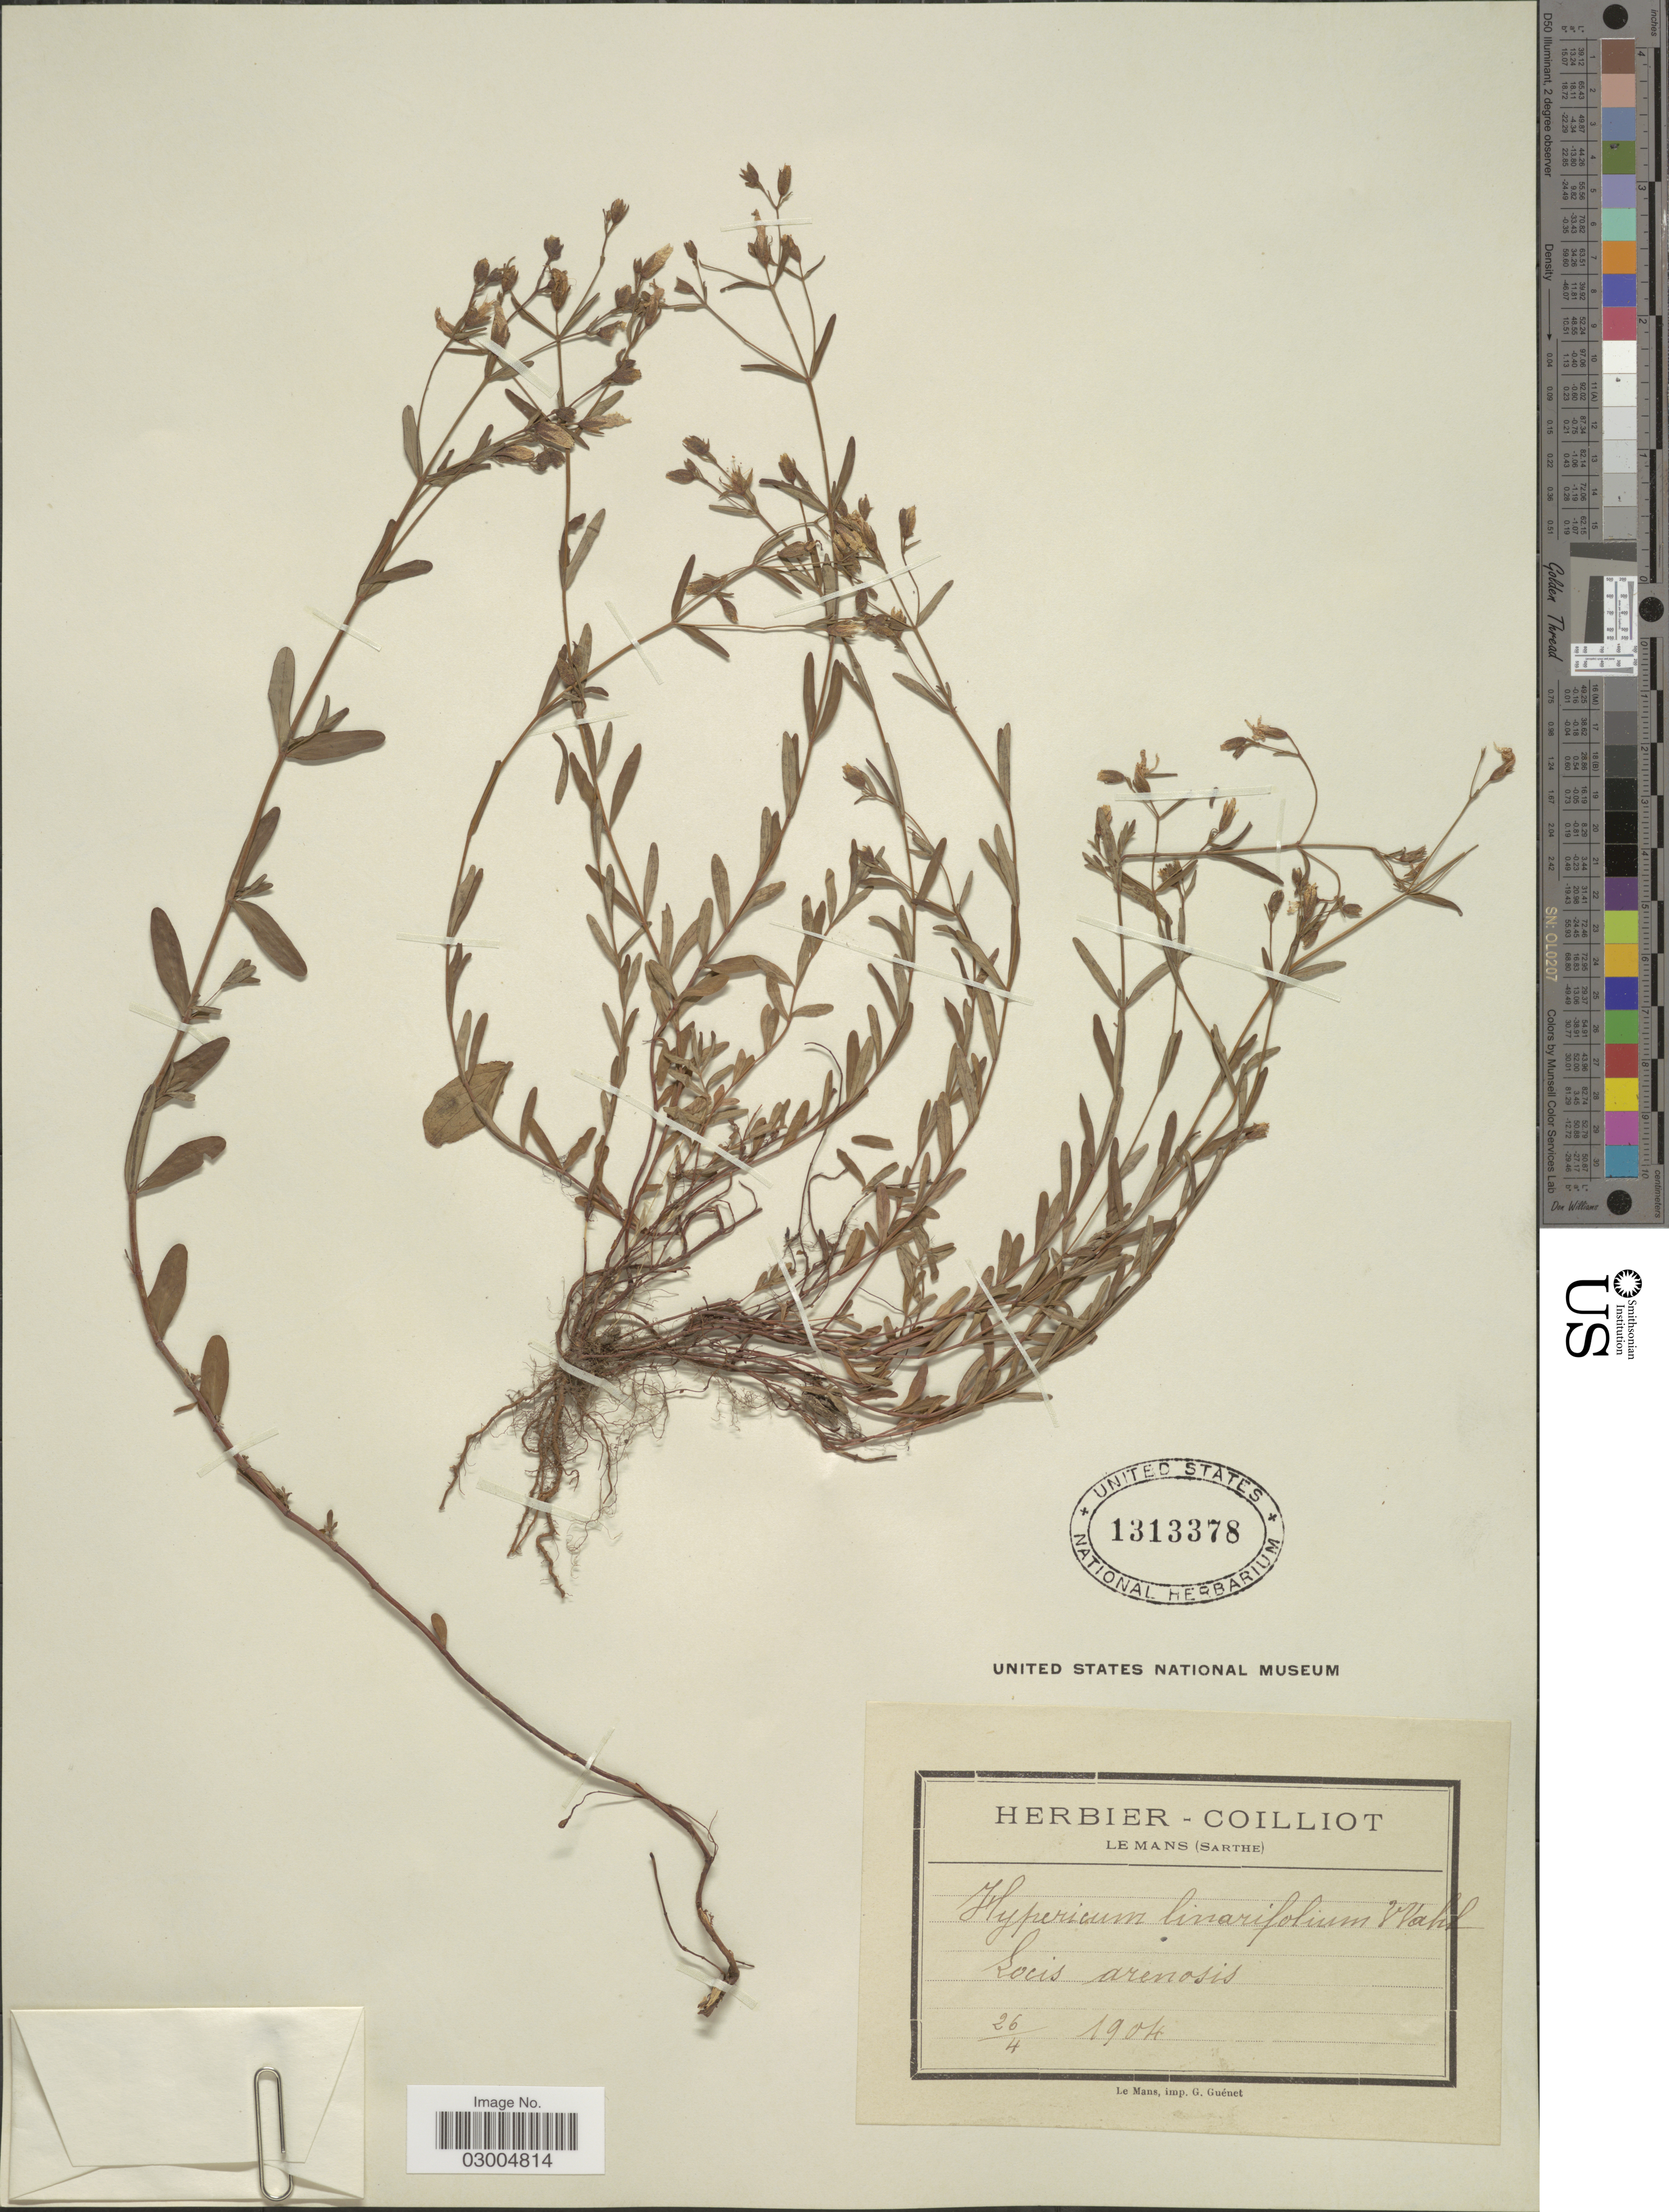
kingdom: Plantae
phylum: Tracheophyta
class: Magnoliopsida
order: Malpighiales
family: Hypericaceae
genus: Hypericum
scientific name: Hypericum linearifolium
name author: Willd.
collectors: ex herb. Coilliot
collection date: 1904-04-26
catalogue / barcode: US 1313378